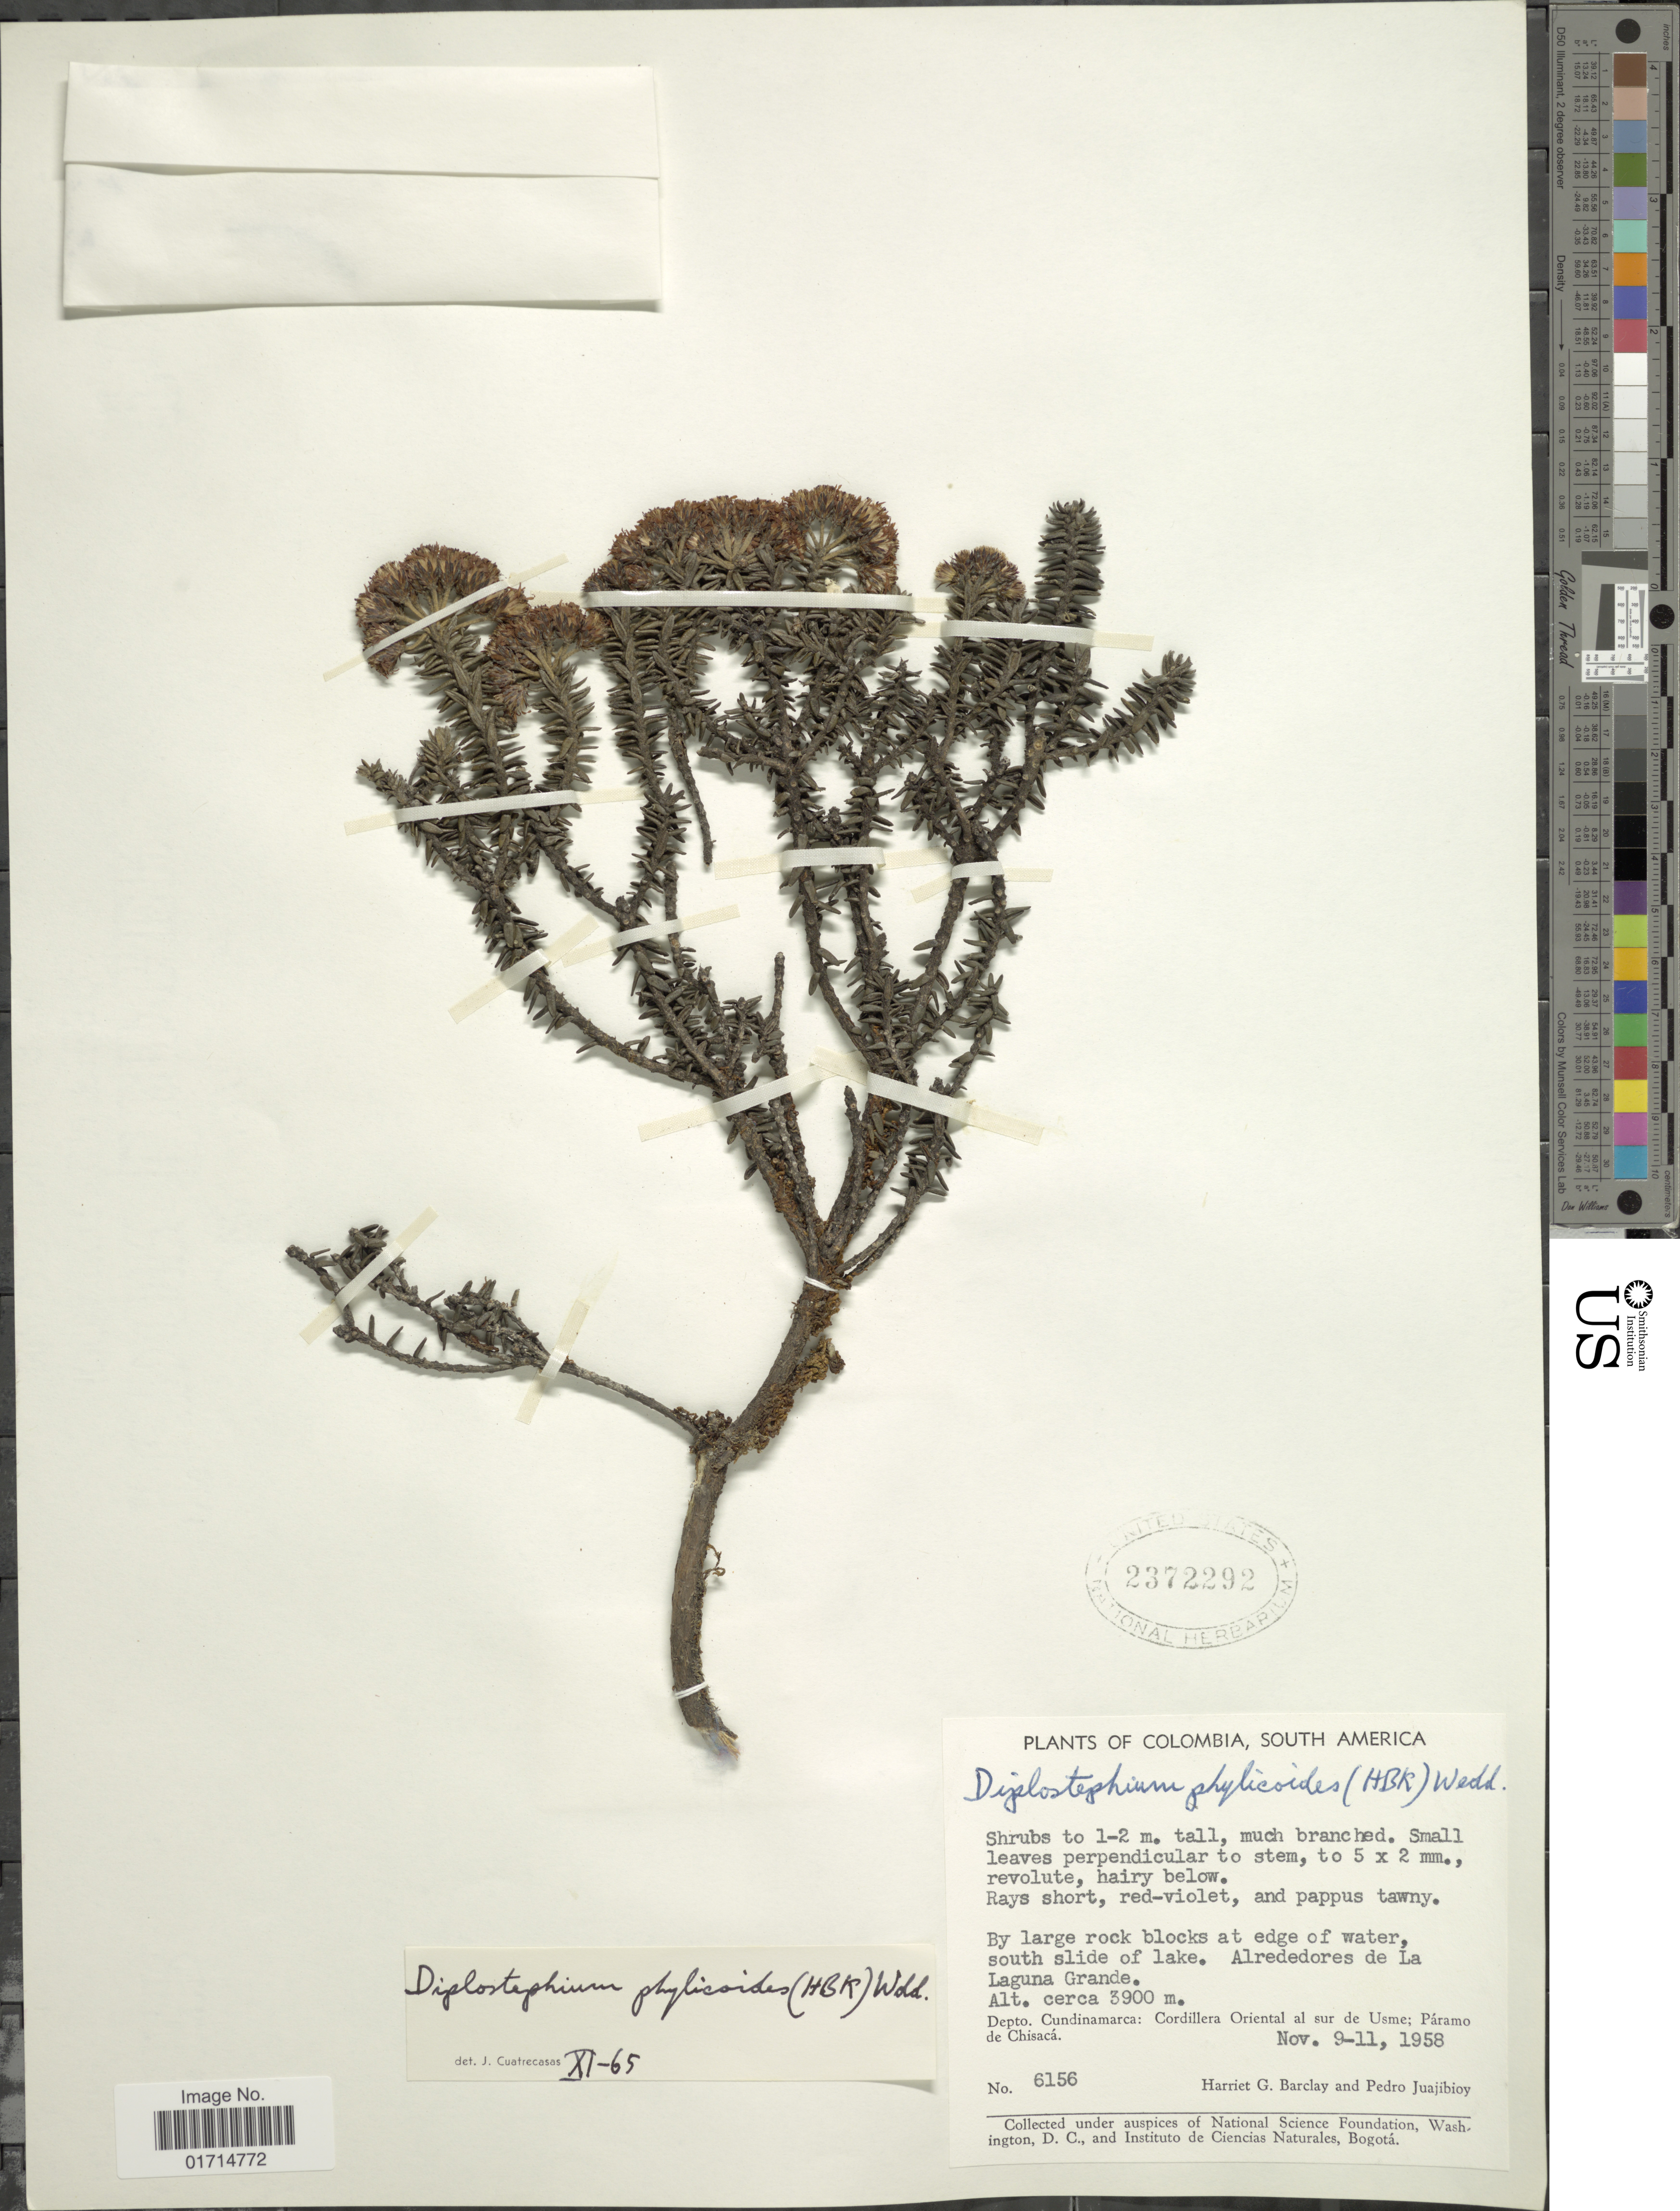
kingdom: Plantae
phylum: Tracheophyta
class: Magnoliopsida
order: Asterales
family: Asteraceae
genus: Diplostephium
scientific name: Diplostephium phylicoides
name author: (Kunth) Wedd.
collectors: H. G. Barclay & P. Juajibioy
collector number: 6156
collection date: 1958-11-09/1958-11-11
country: Colombia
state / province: Cundinamarca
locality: Cordillera Oriental al sur de Usme; Paramo de Chisaca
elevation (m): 3900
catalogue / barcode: US 2372292